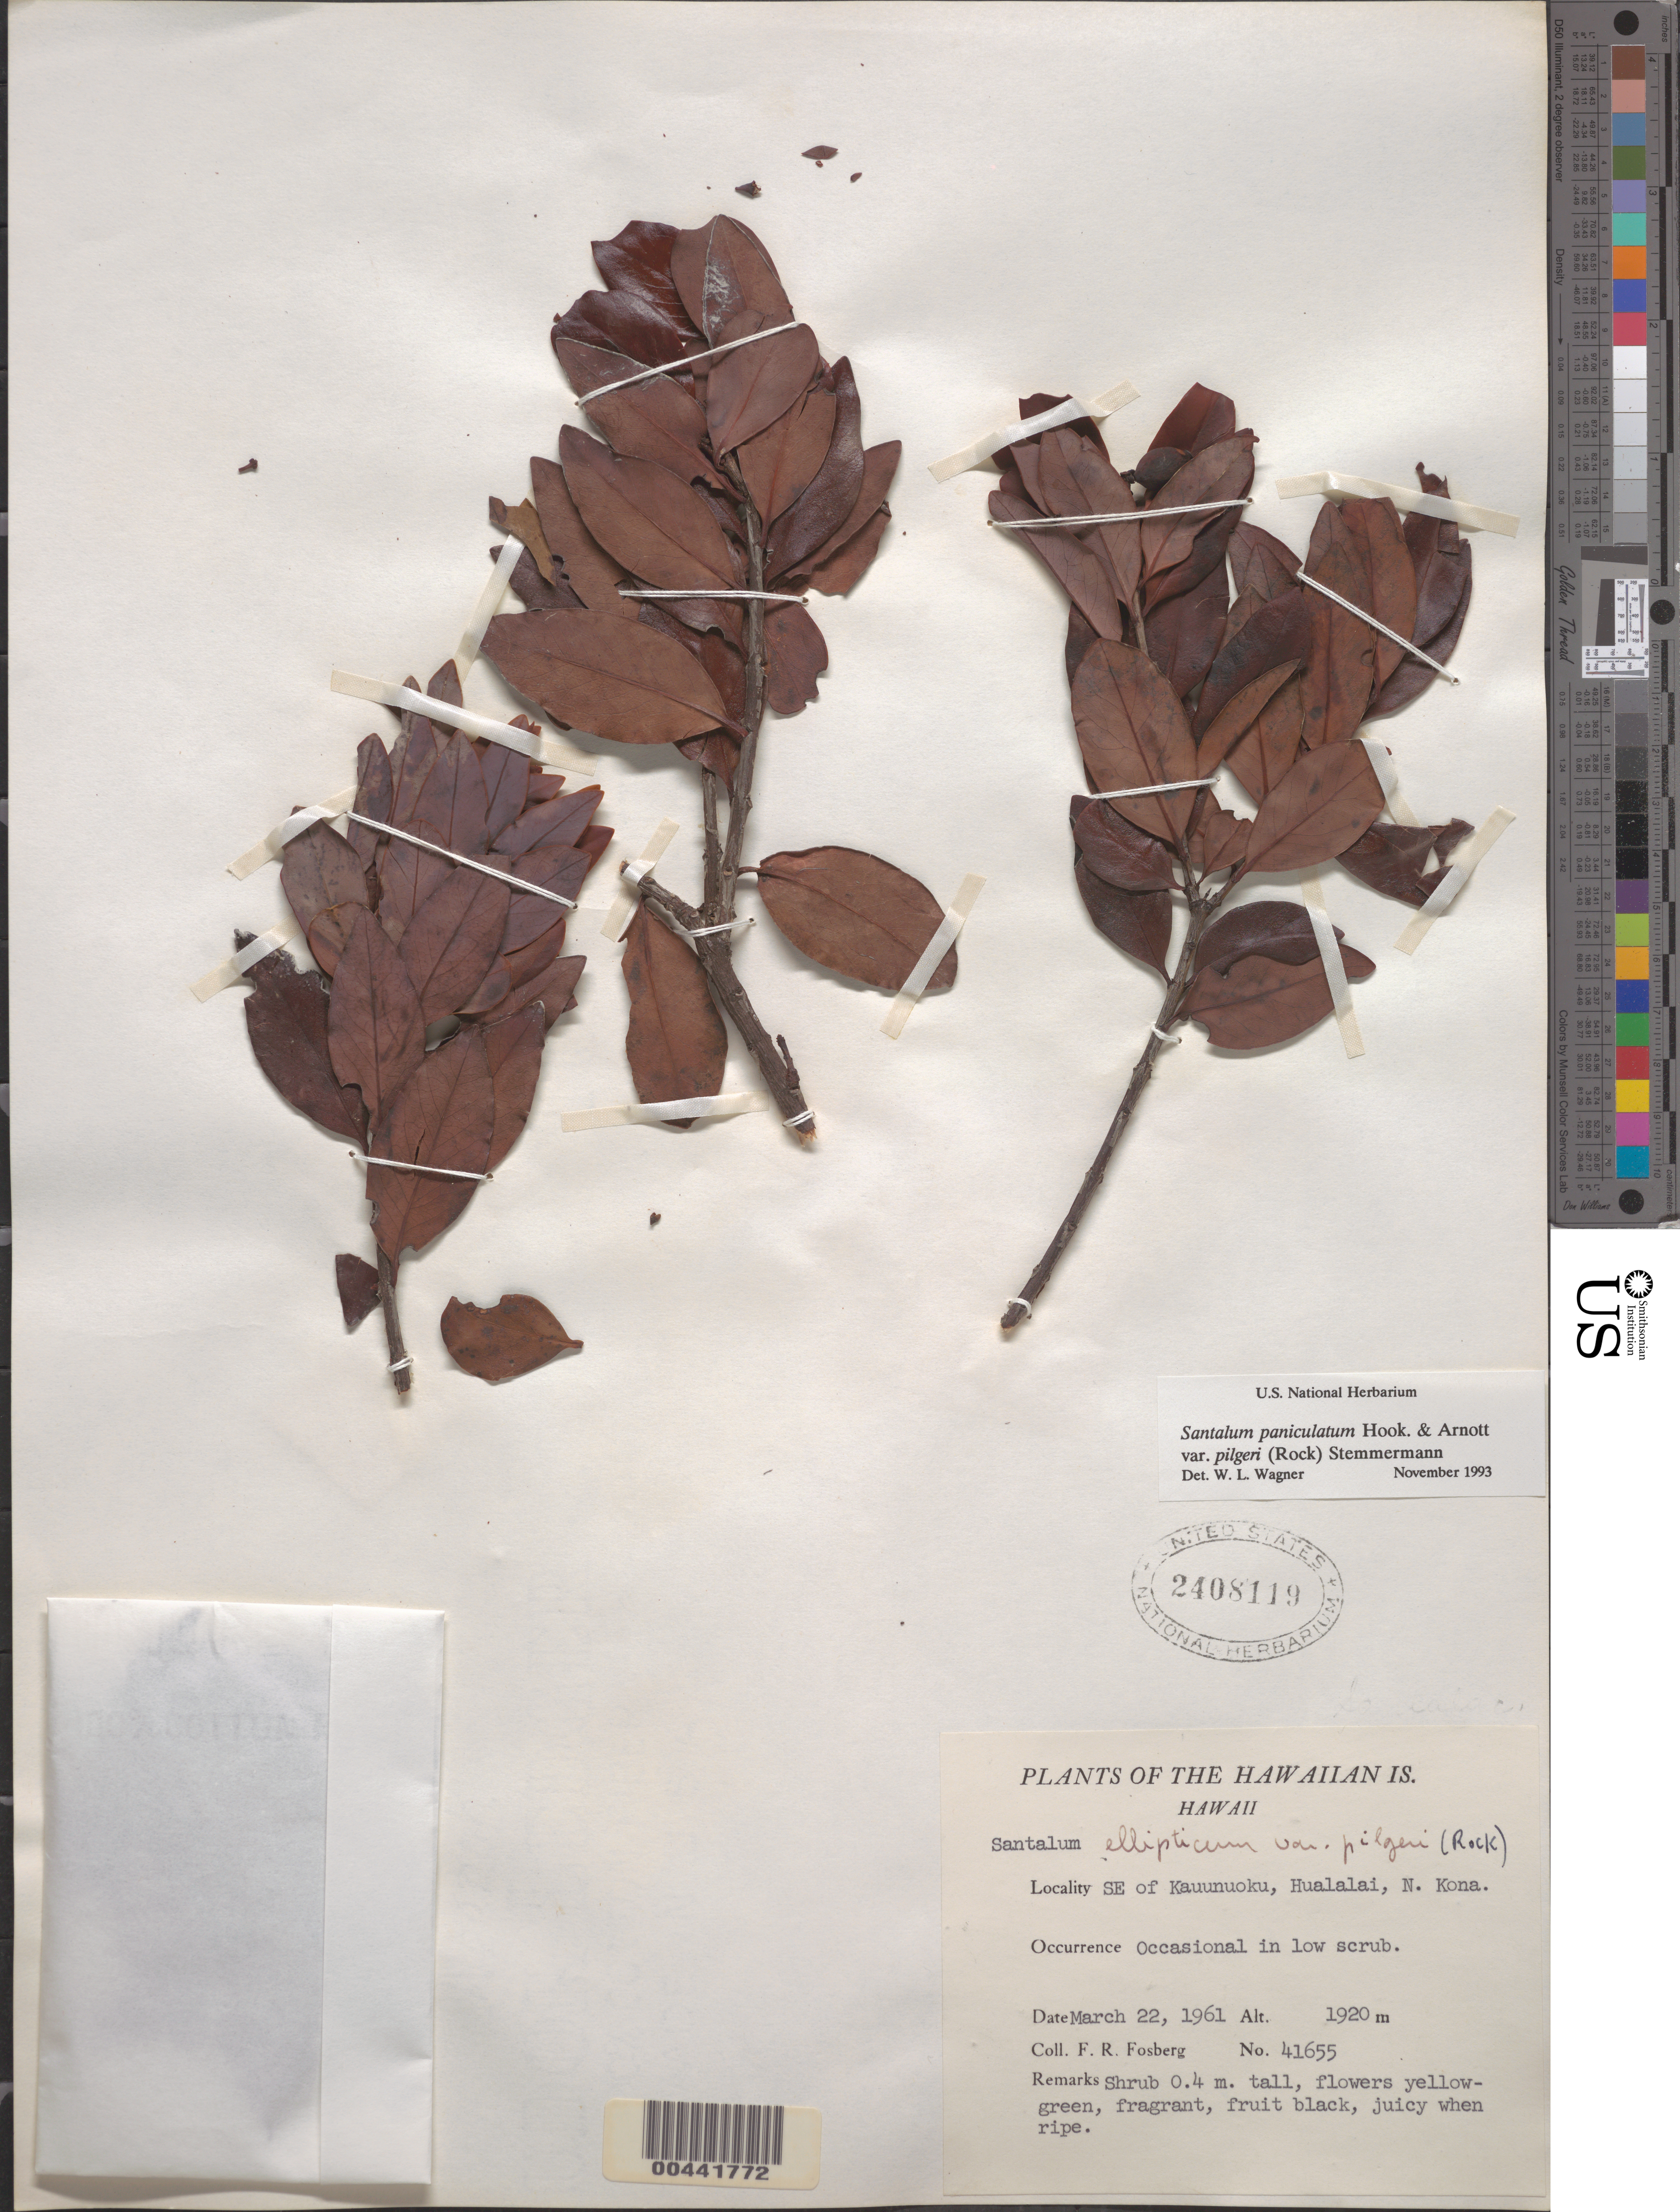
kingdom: Plantae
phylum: Tracheophyta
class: Magnoliopsida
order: Santalales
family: Santalaceae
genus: Santalum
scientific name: Santalum paniculatum var. pilgeri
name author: (Rock) Stemmerm.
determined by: Wagner, W. L., (BOT), Smithsonian Institution - National Museum of Natural History (UNITED STATES)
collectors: F. R. Fosberg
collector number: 41655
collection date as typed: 22 Mar 1961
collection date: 1961-03-22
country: United States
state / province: Hawaii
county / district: Hawaii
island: Hawaii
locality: SE of Kauunuoku, Hualalai, N. Kona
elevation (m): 1920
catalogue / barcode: US 2408119